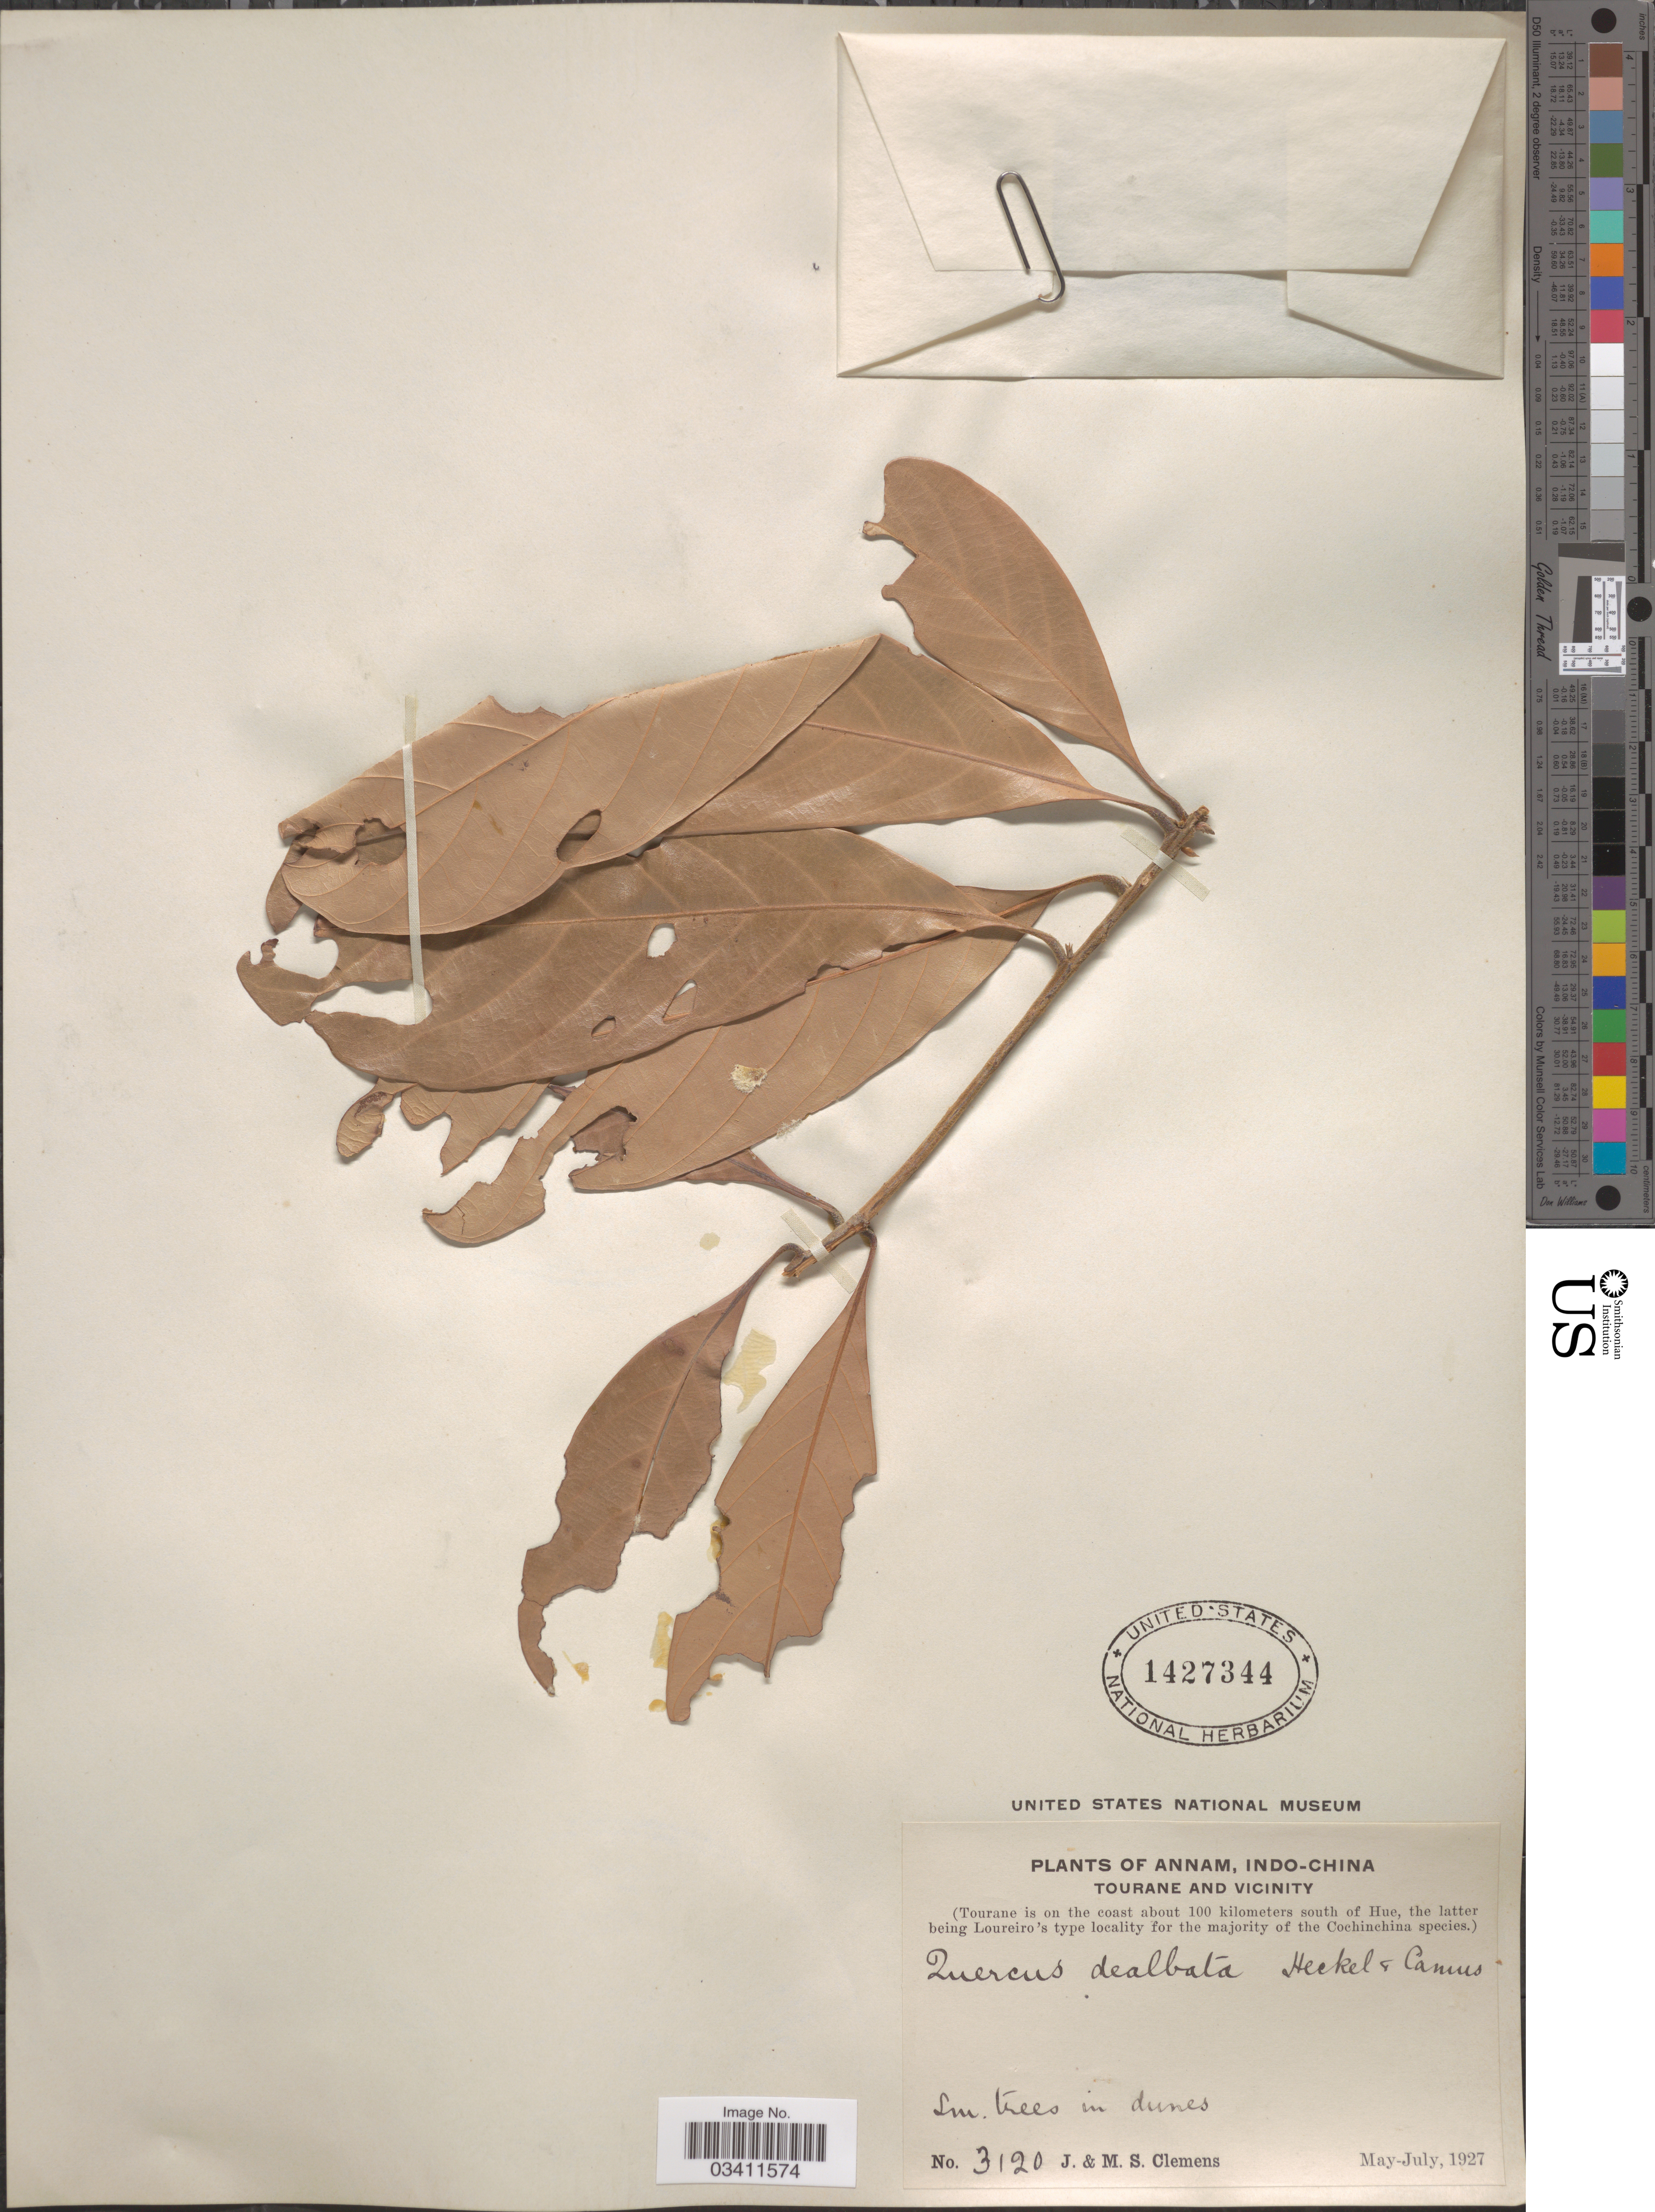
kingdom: Plantae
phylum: Tracheophyta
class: Magnoliopsida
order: Fagales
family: Fagaceae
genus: Quercus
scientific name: Quercus dealbata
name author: Hook. f. & Thomson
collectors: J. Clemens & M. S. Clemens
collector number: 3120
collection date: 1927-05/1927-07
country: Vietnam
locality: Annam, Indo-China. Tourane and vicinity. (Tourane is on the coast about 100 kilometers south of Hue).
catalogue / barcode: US 1427344